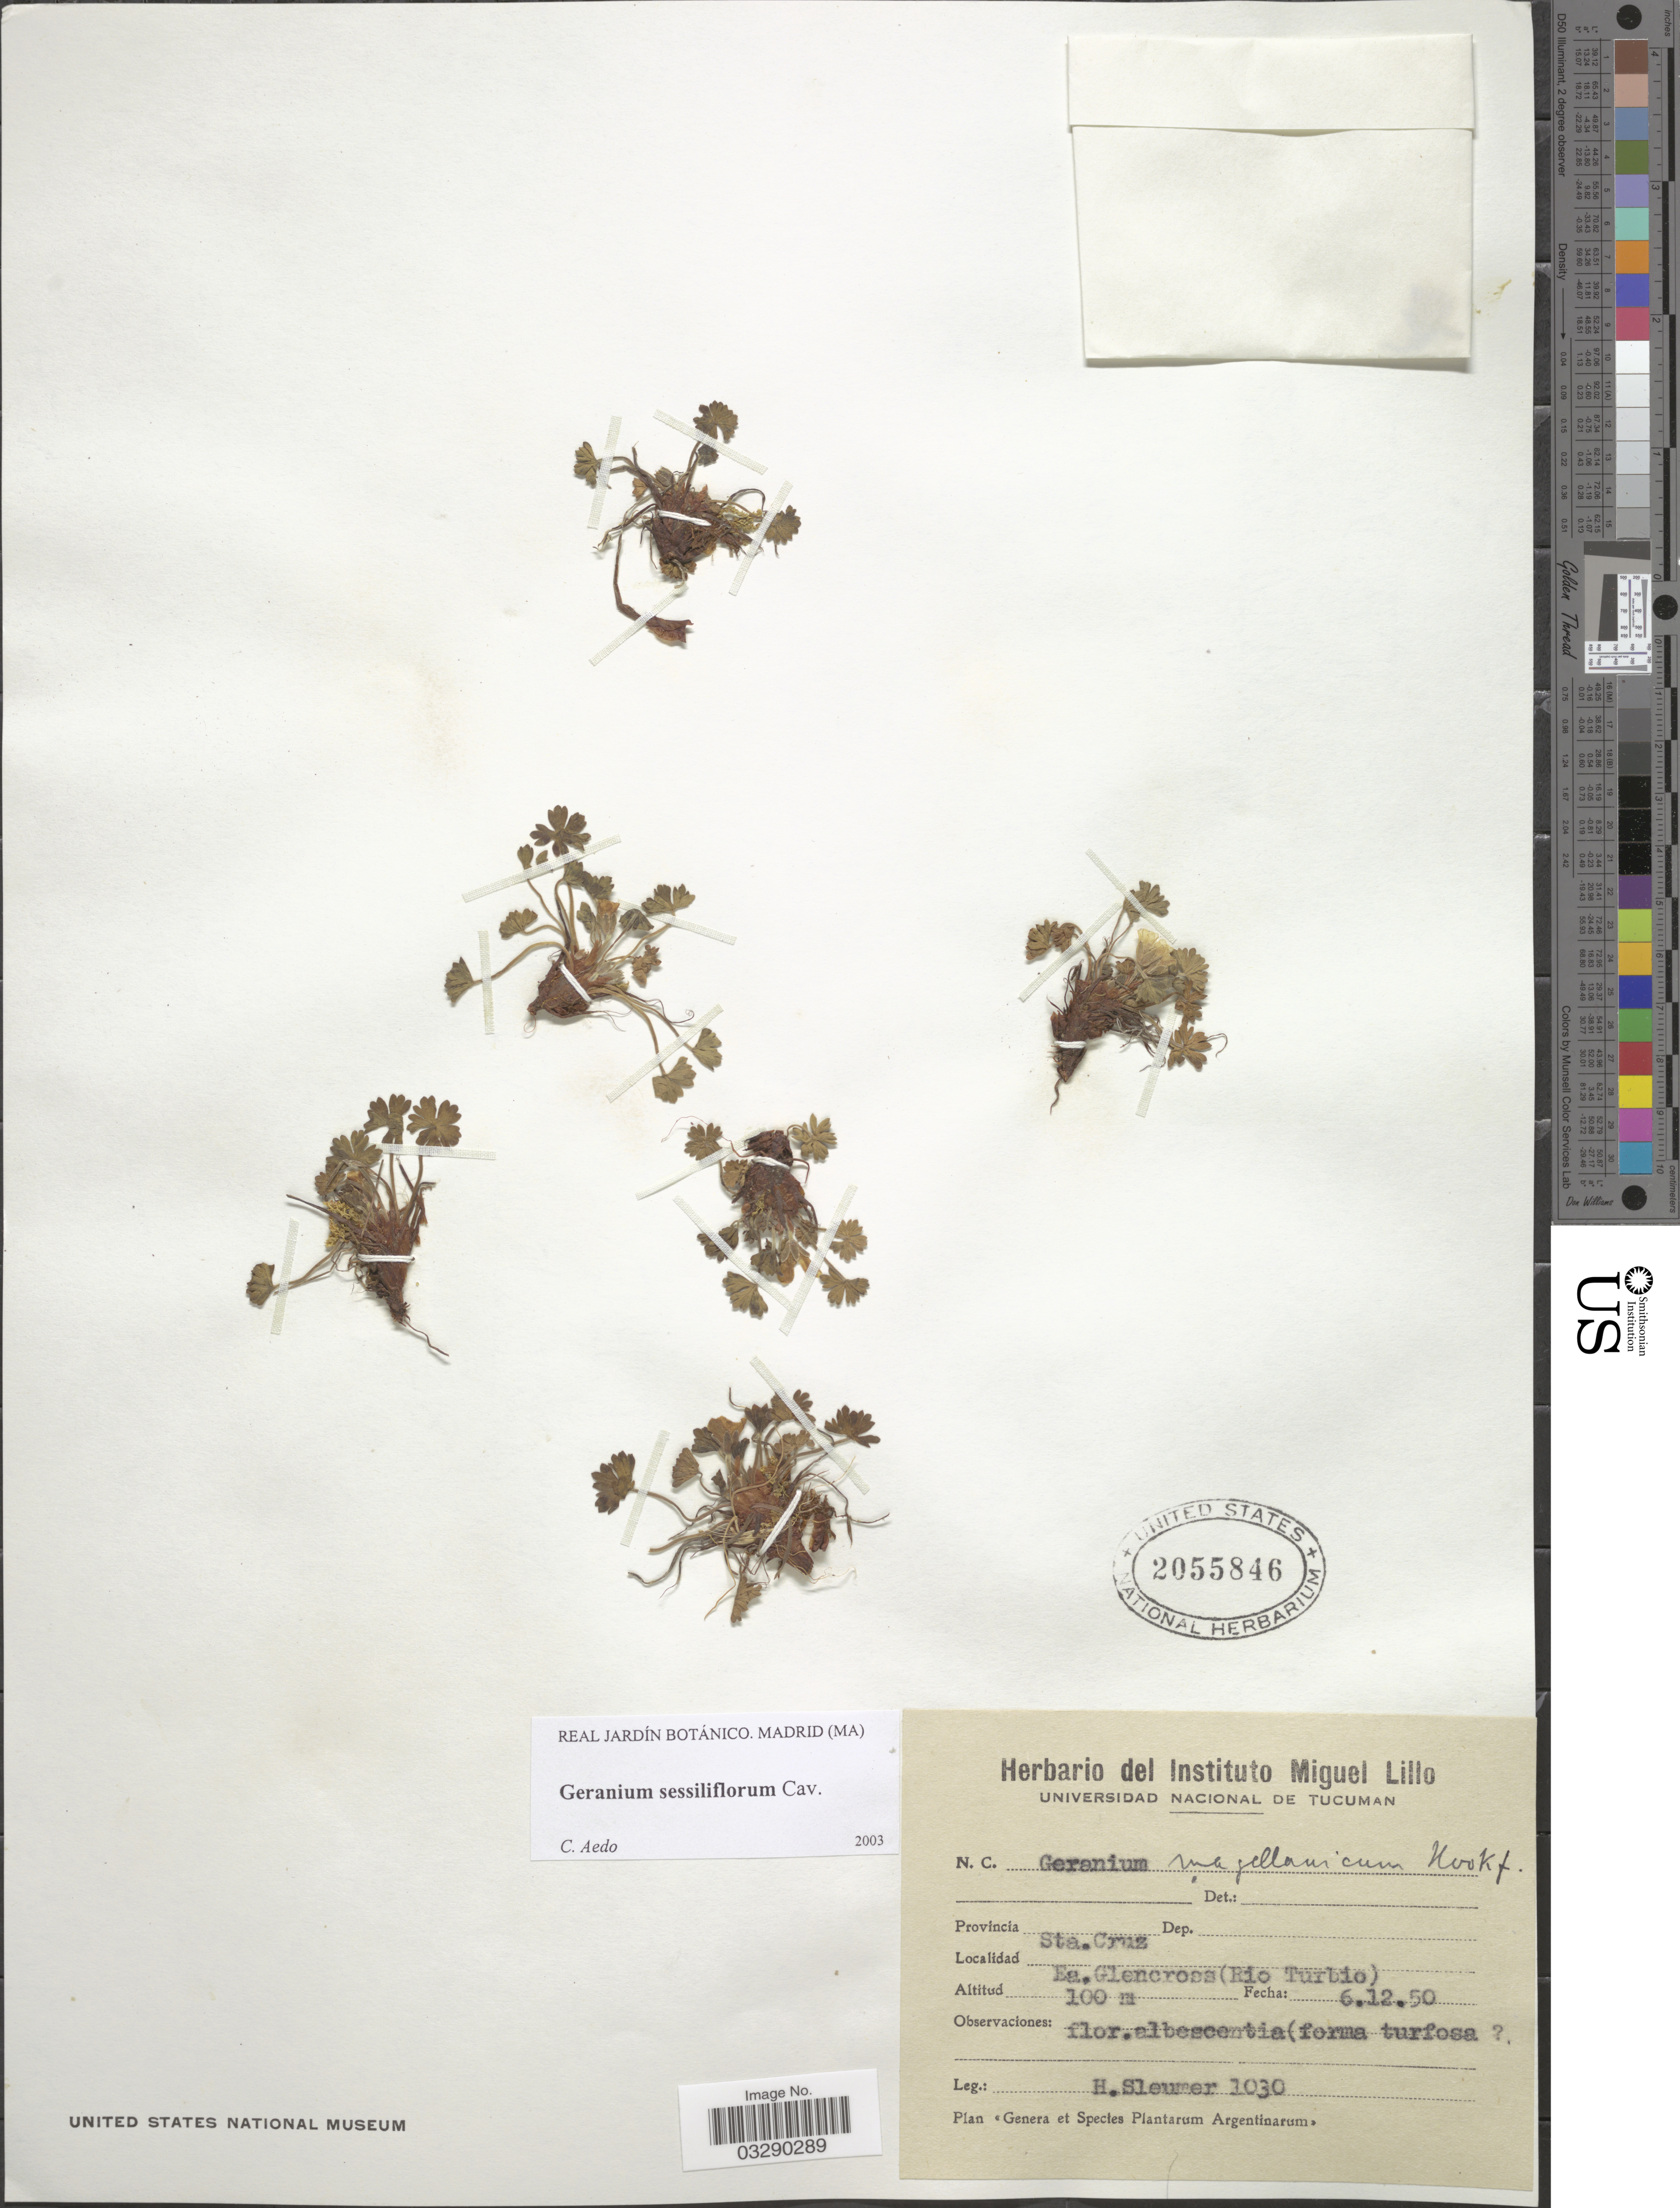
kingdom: Plantae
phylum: Tracheophyta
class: Magnoliopsida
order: Geraniales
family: Geraniaceae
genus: Geranium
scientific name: Geranium sessiliflorum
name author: Cav.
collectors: H. O. Sleumer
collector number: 1030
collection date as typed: Transcribed d/m/y: 6/12/50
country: Argentina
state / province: Santa Cruz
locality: Ea. Glencross (Rio Turbio).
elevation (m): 100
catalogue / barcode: US 2055846